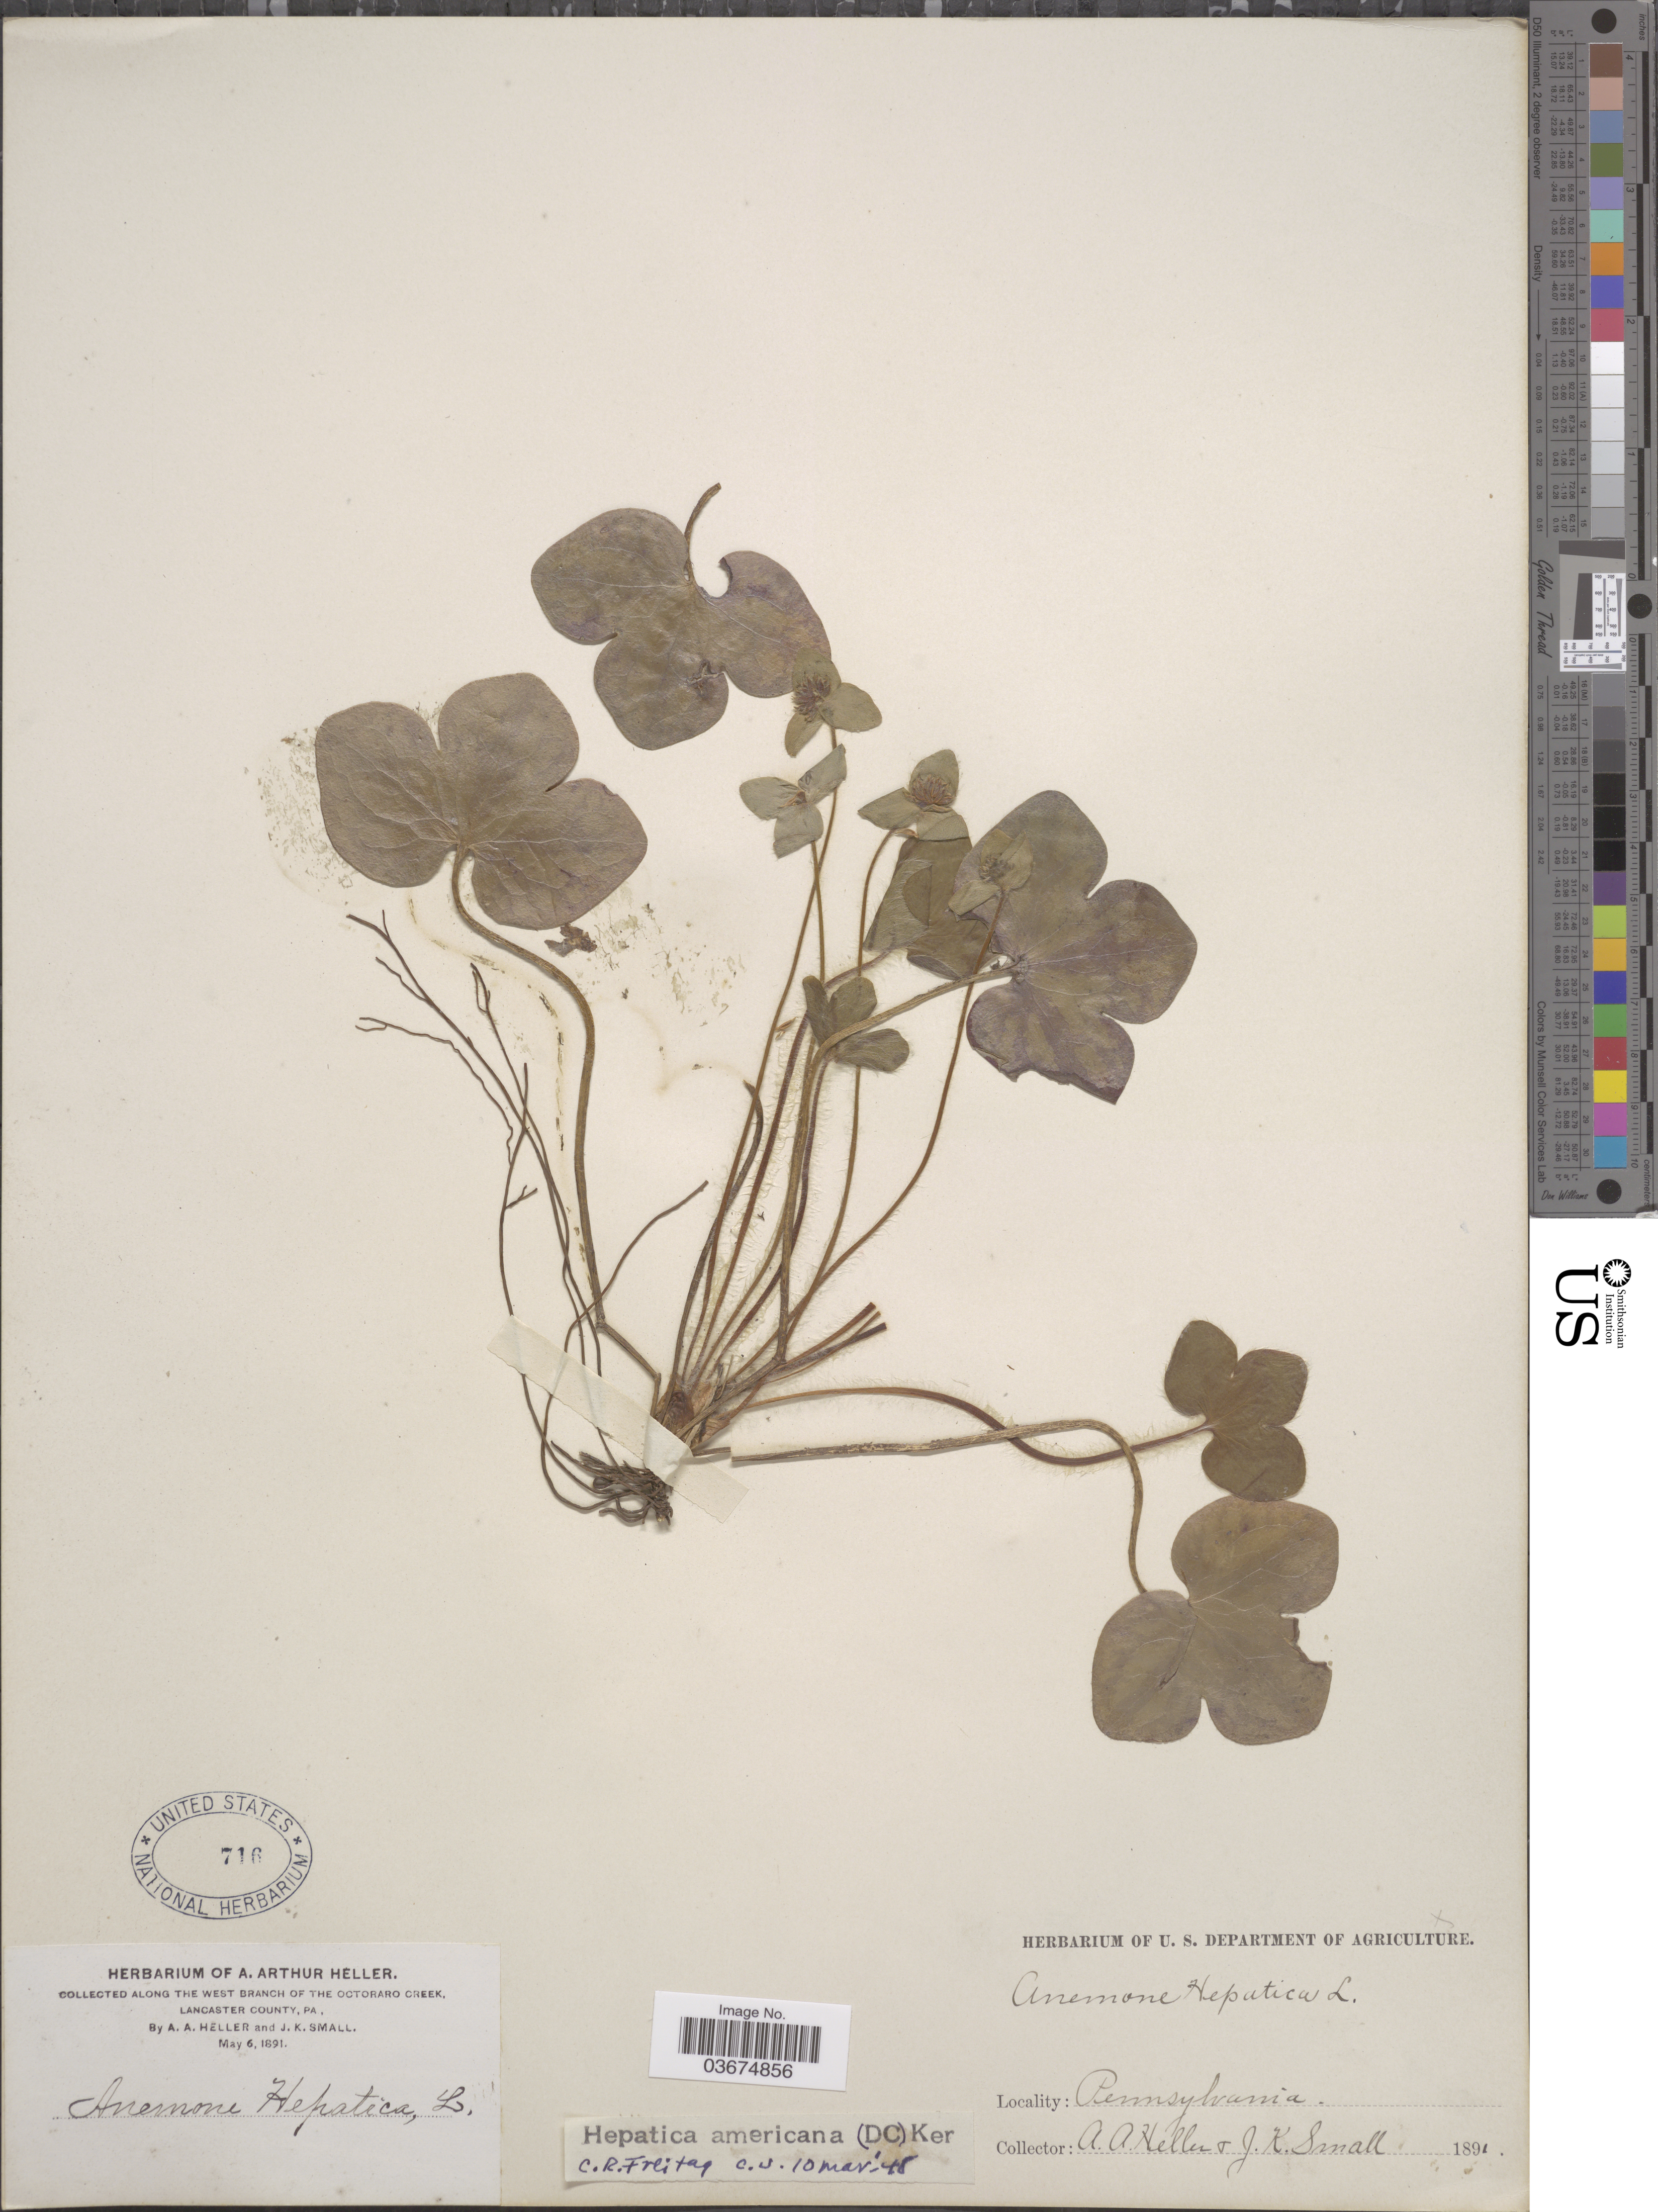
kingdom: Plantae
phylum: Tracheophyta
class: Magnoliopsida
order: Ranunculales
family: Ranunculaceae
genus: Hepatica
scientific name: Hepatica americana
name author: (DC.) Ker Gawl.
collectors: A. A. Heller & J. K. Small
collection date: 1891-05-06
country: United States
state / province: Pennsylvania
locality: Along the West branch of the Octoraro Creek, Lancaster County.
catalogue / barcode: US 716